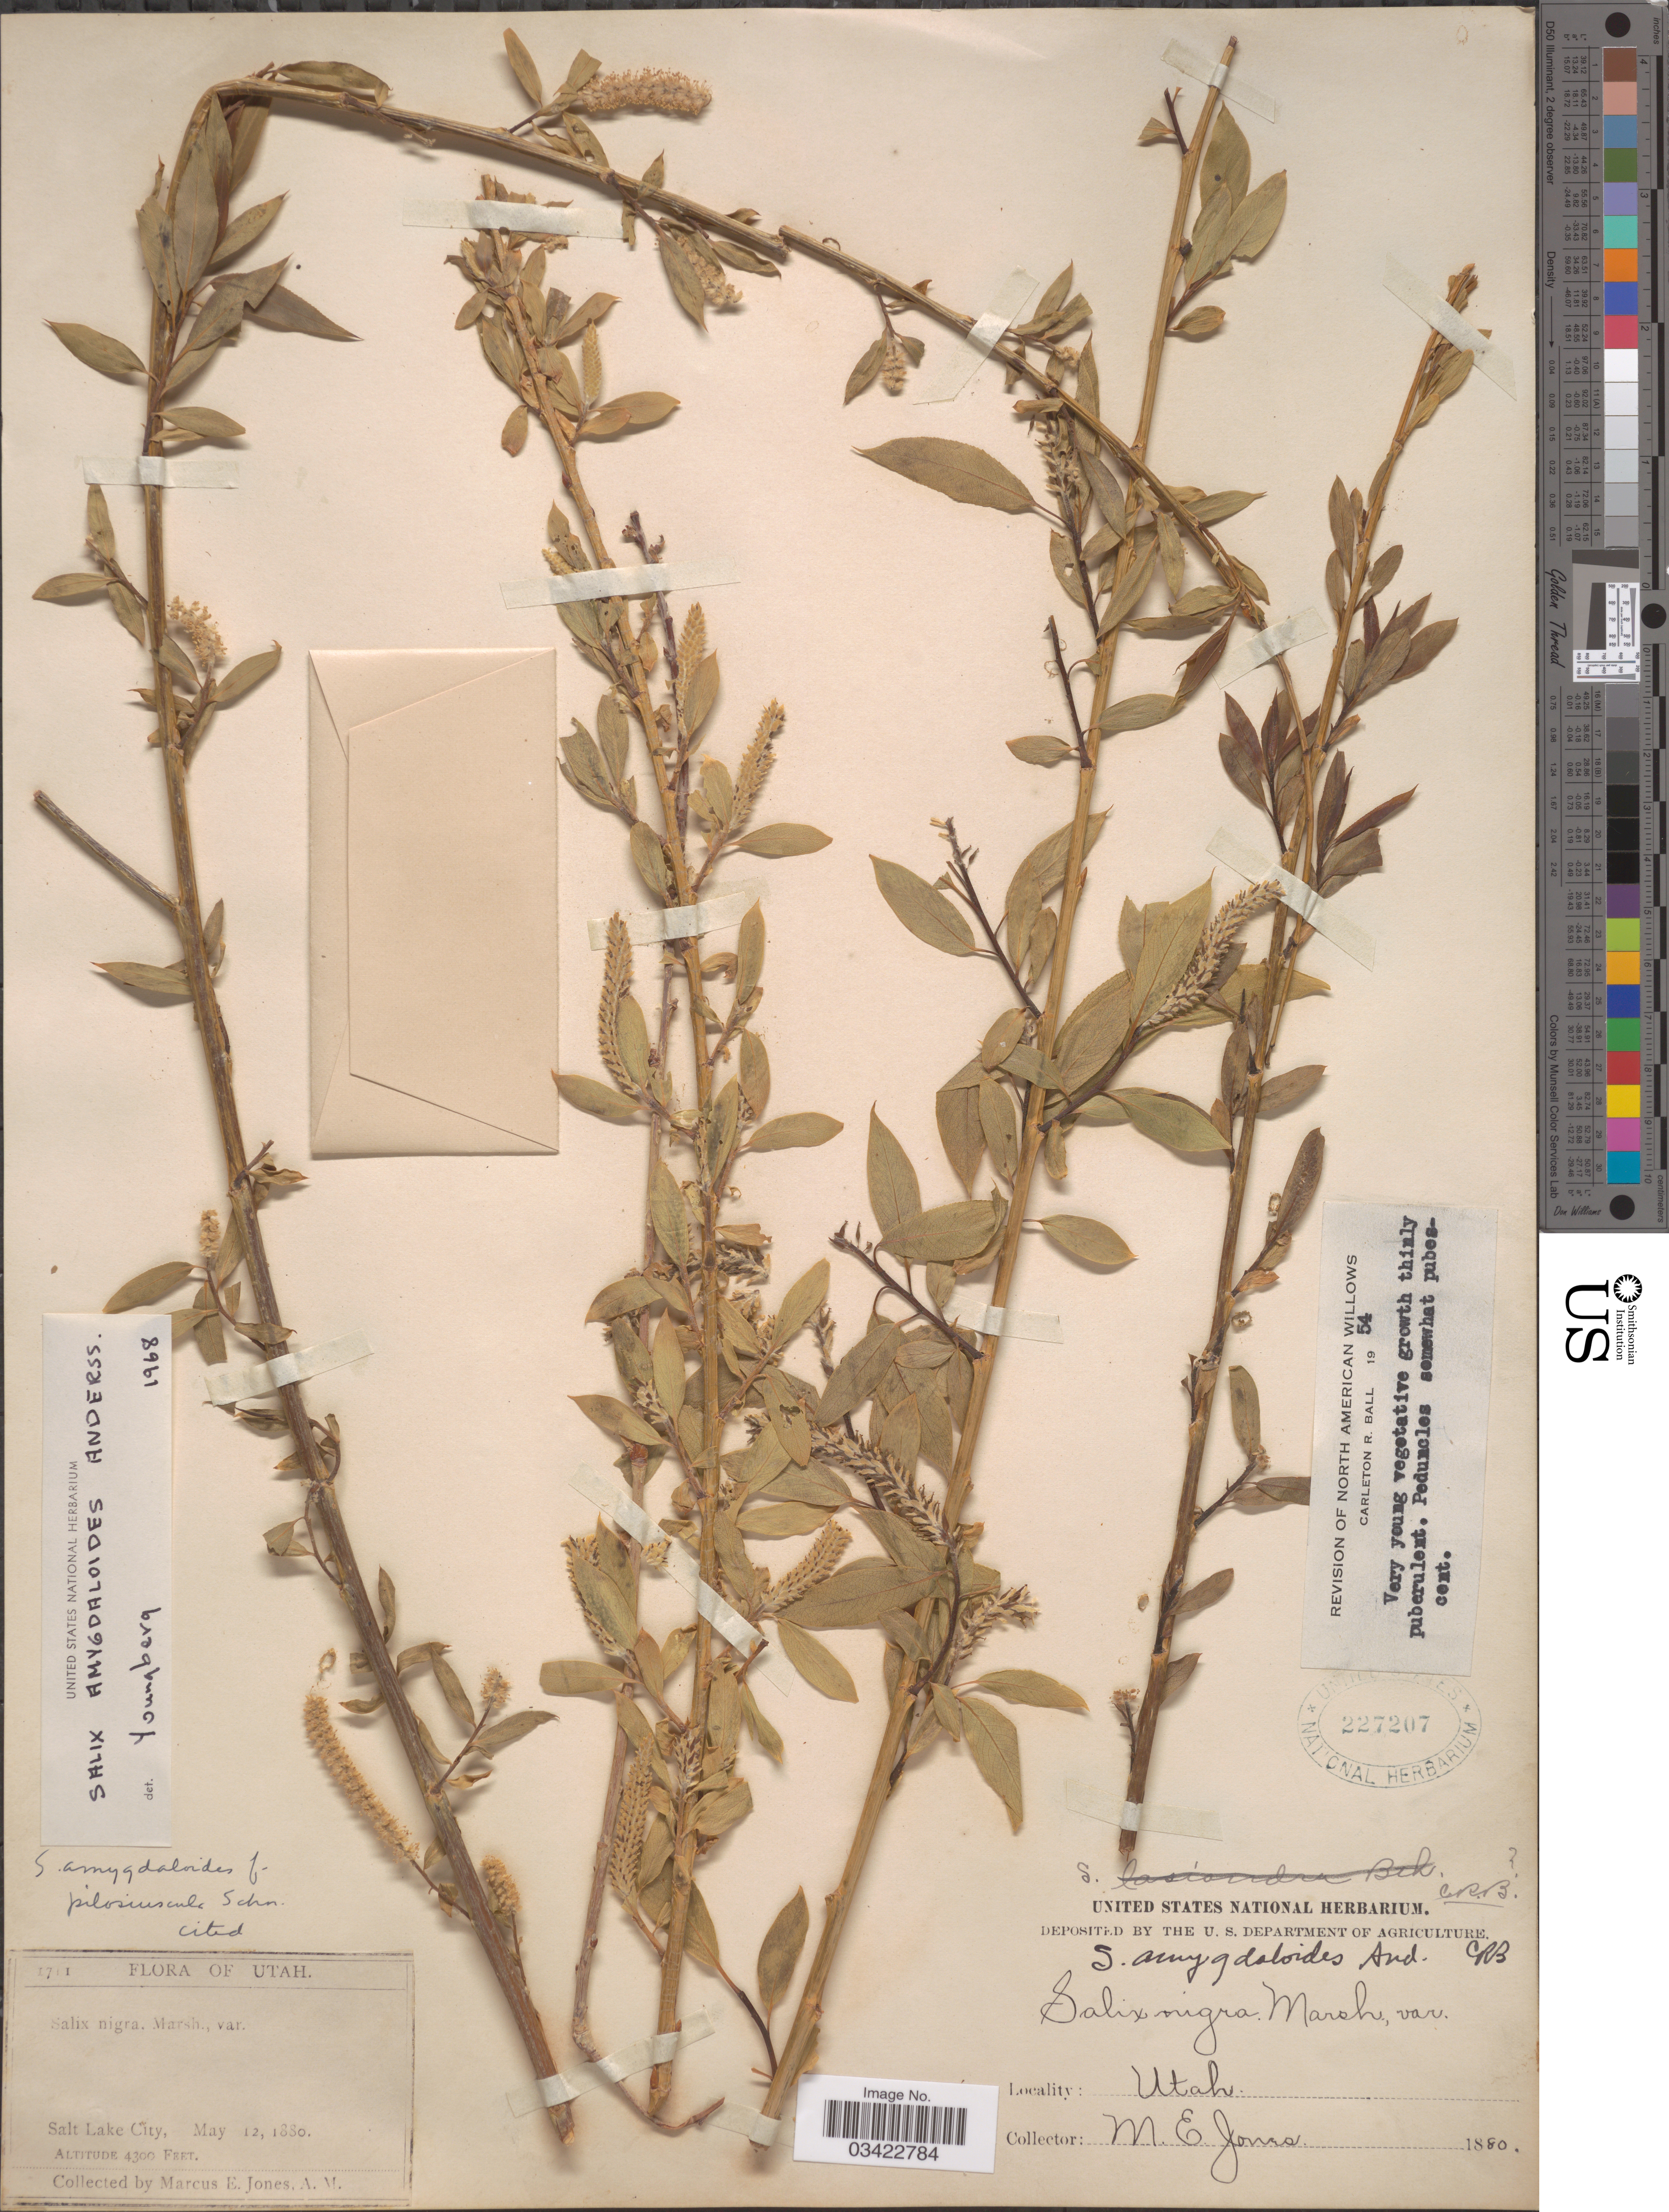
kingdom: Plantae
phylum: Tracheophyta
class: Magnoliopsida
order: Malpighiales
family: Salicaceae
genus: Salix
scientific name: Salix amygdaloides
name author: Andersson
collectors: M. E. Jones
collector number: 1711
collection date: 1880-05-12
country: United States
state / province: Utah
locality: Salt Lake City.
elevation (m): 1311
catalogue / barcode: US 227207